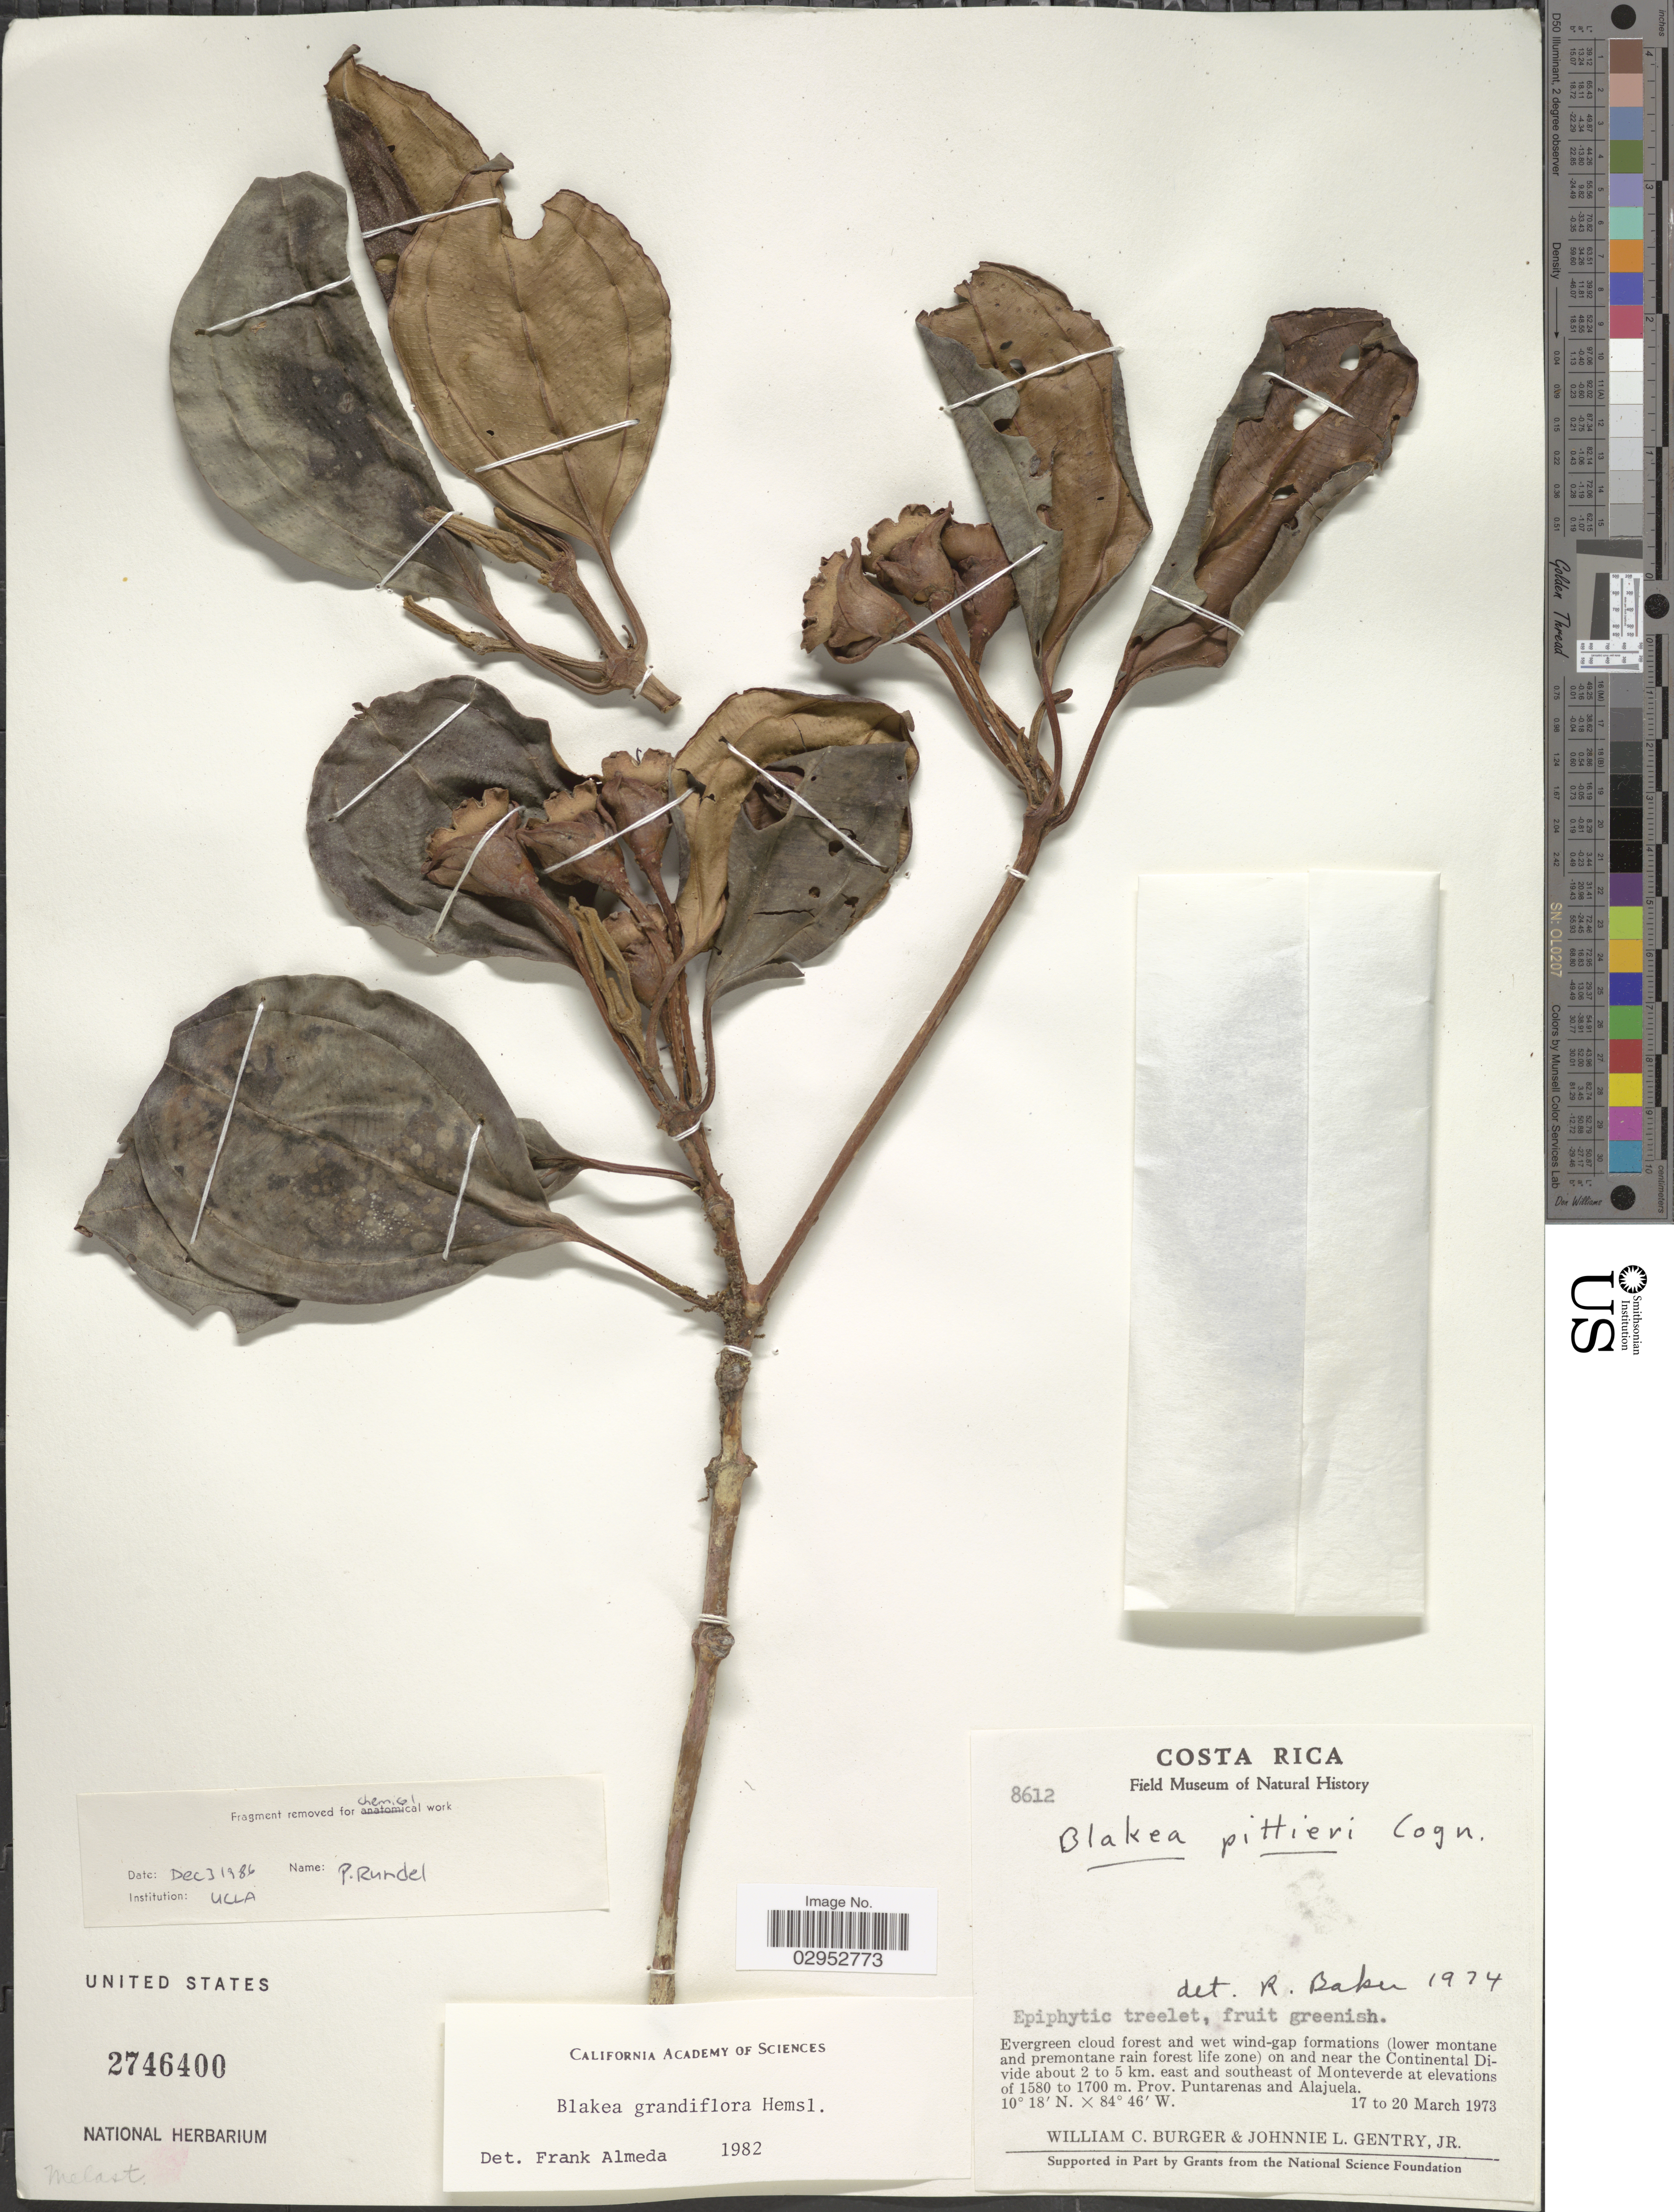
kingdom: Plantae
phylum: Tracheophyta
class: Magnoliopsida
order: Myrtales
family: Melastomataceae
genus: Blakea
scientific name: Blakea grandiflora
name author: Hemsl.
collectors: W. Burger & J. L. Gentry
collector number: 8612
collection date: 1973-03-17/1973-03-20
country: Costa Rica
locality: Evergreen cloud forest and wet wind-gap formations (lower montane and premontane rain forest life zone) on and near the Continental Divide about 2 to 5 km. east of southeast of Monteverde. Prov. Puntarenas and Alajuela.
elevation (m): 1580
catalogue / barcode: US 2746400